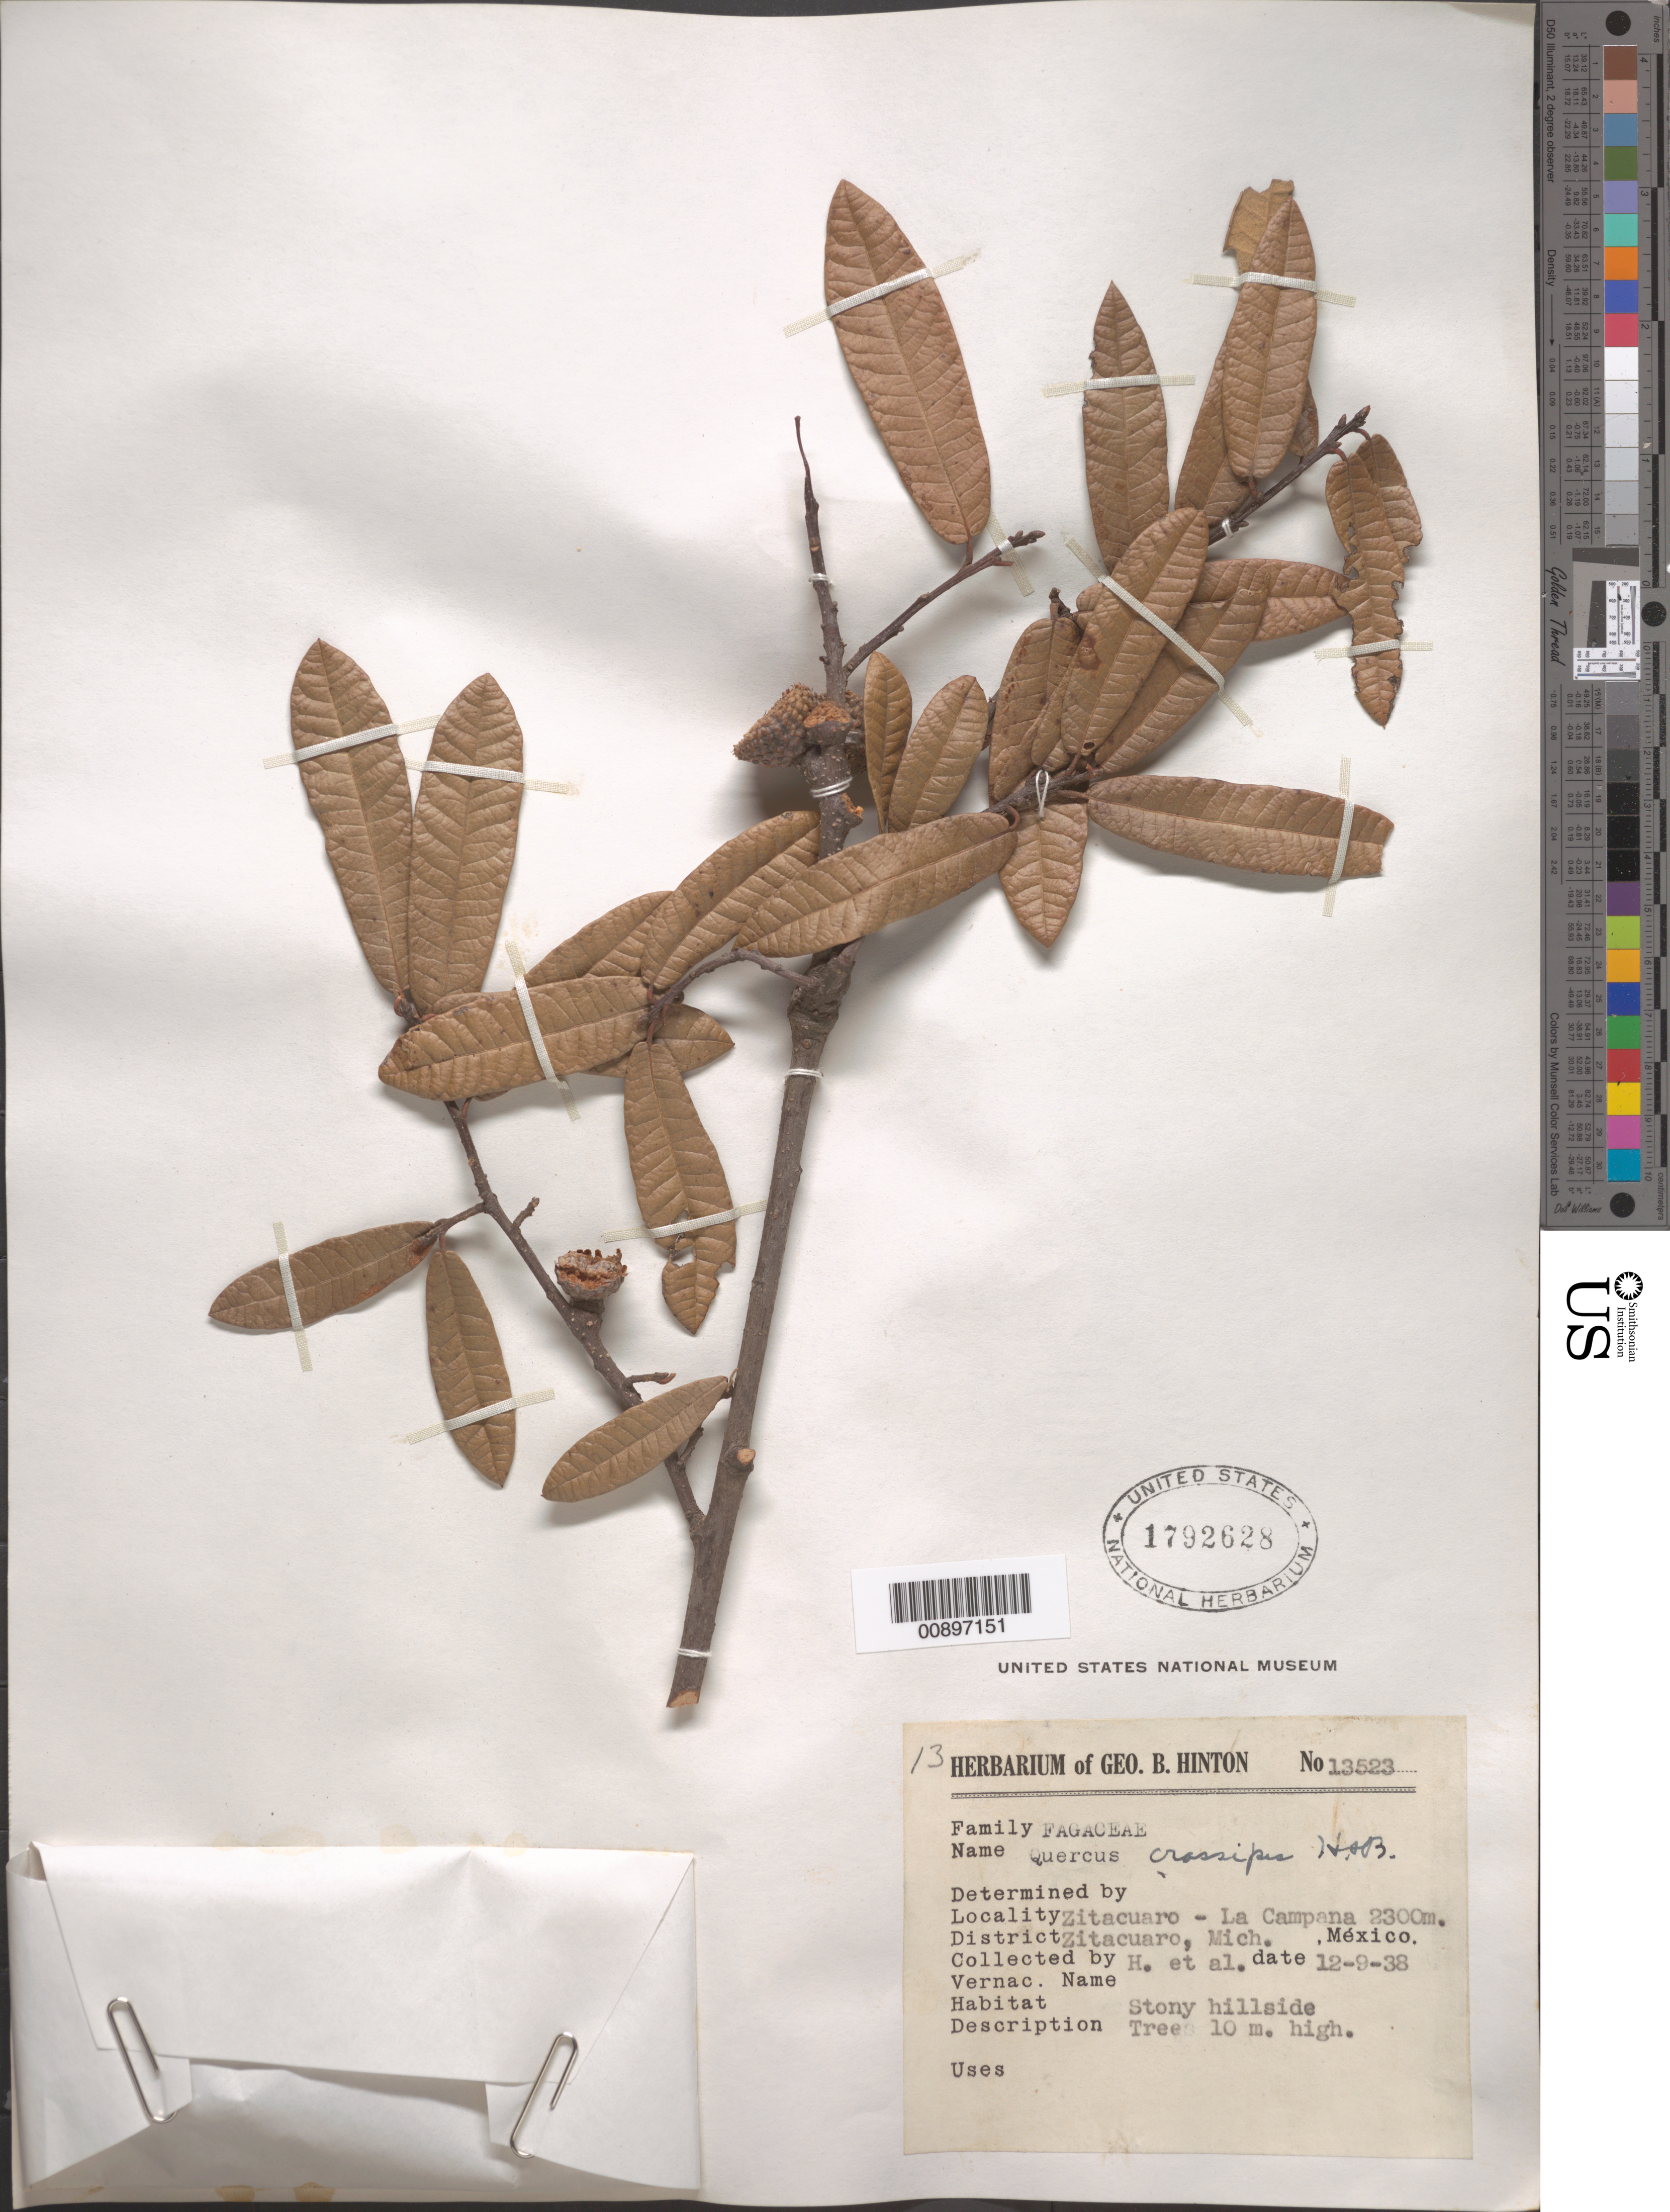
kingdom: Plantae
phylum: Tracheophyta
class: Magnoliopsida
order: Fagales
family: Fagaceae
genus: Quercus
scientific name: Quercus crassipes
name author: Humb. & Bonpl.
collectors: G. B. Hinton & et al.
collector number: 13523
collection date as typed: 09 Dec 1938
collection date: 1938-12-09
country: Mexico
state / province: Michoacán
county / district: Zitácuaro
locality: Zitácuaro - La Campana, District Zitácuaro, Michoacán.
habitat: Stony hillside.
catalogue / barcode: US 1792628